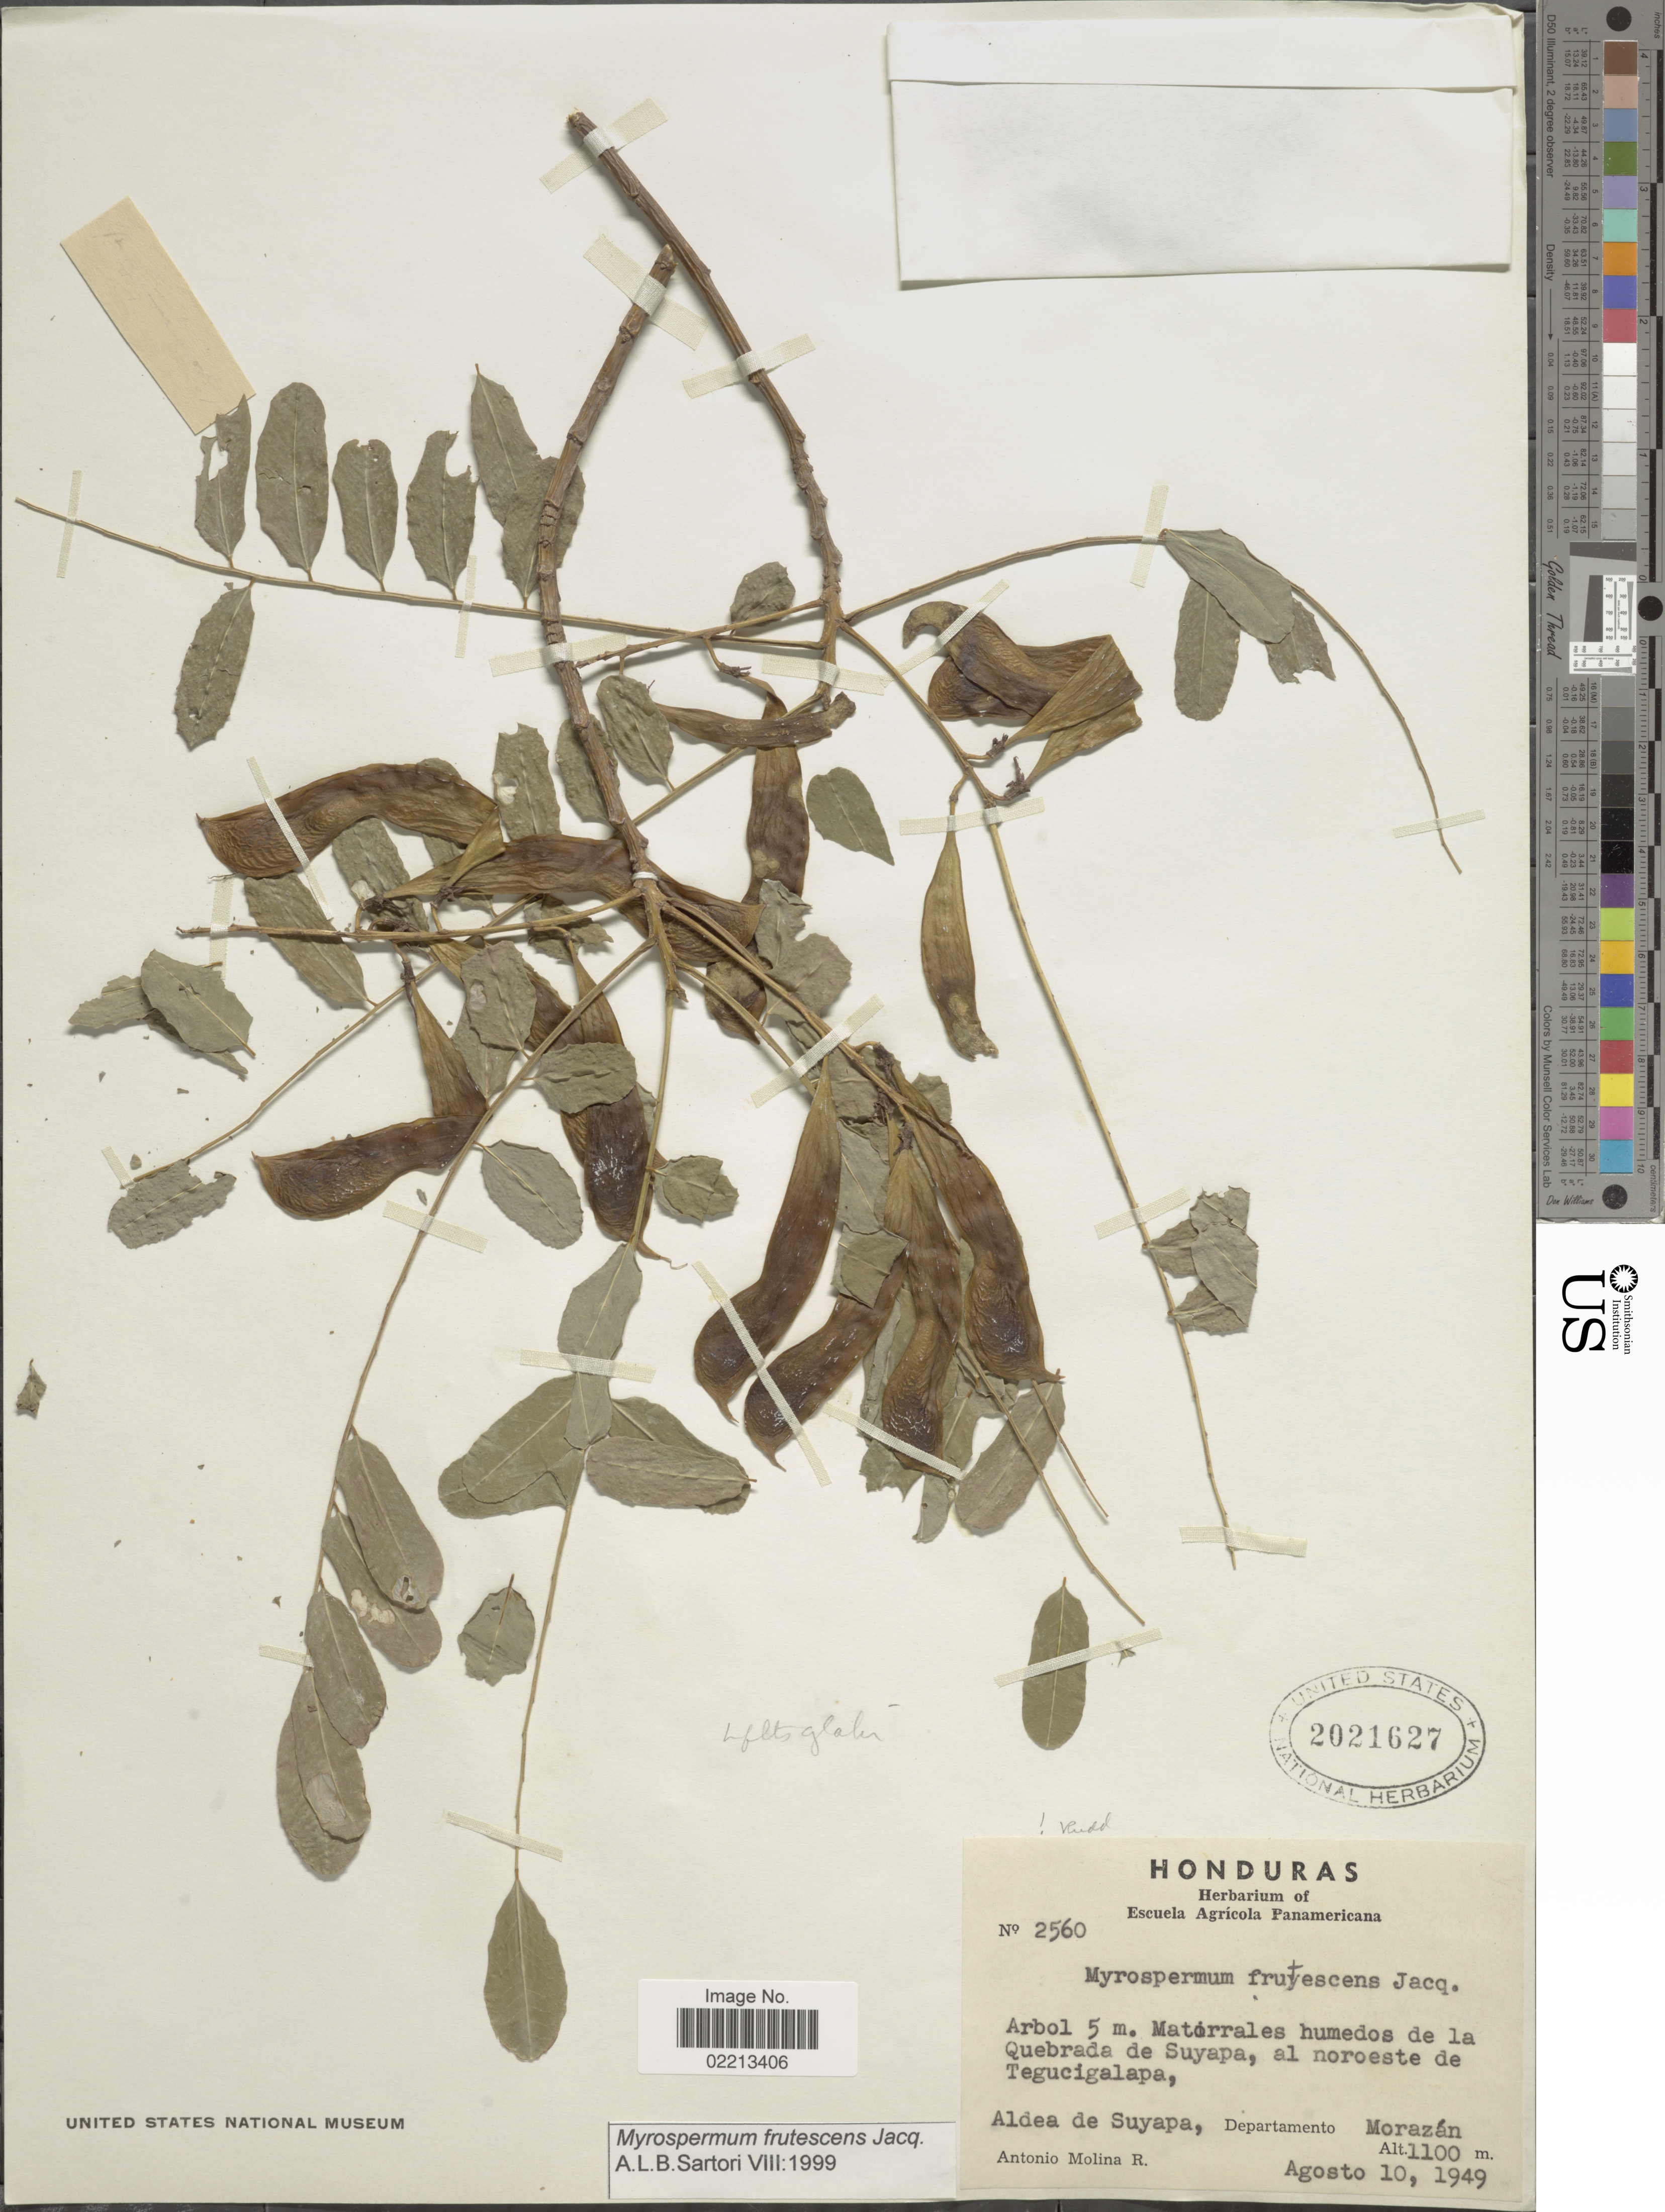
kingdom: Plantae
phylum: Tracheophyta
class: Magnoliopsida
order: Fabales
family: Fabaceae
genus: Myrospermum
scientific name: Myrospermum frutescens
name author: Jacq.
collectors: A. Molina R.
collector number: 2560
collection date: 1949-08-10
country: Honduras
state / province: Fco. Morazán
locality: Matorrales humedos de la Quebrada de Suyapa, al noroeste de Tegucigalapa, Aldea de Suyapa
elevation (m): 1100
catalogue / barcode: US 2021627